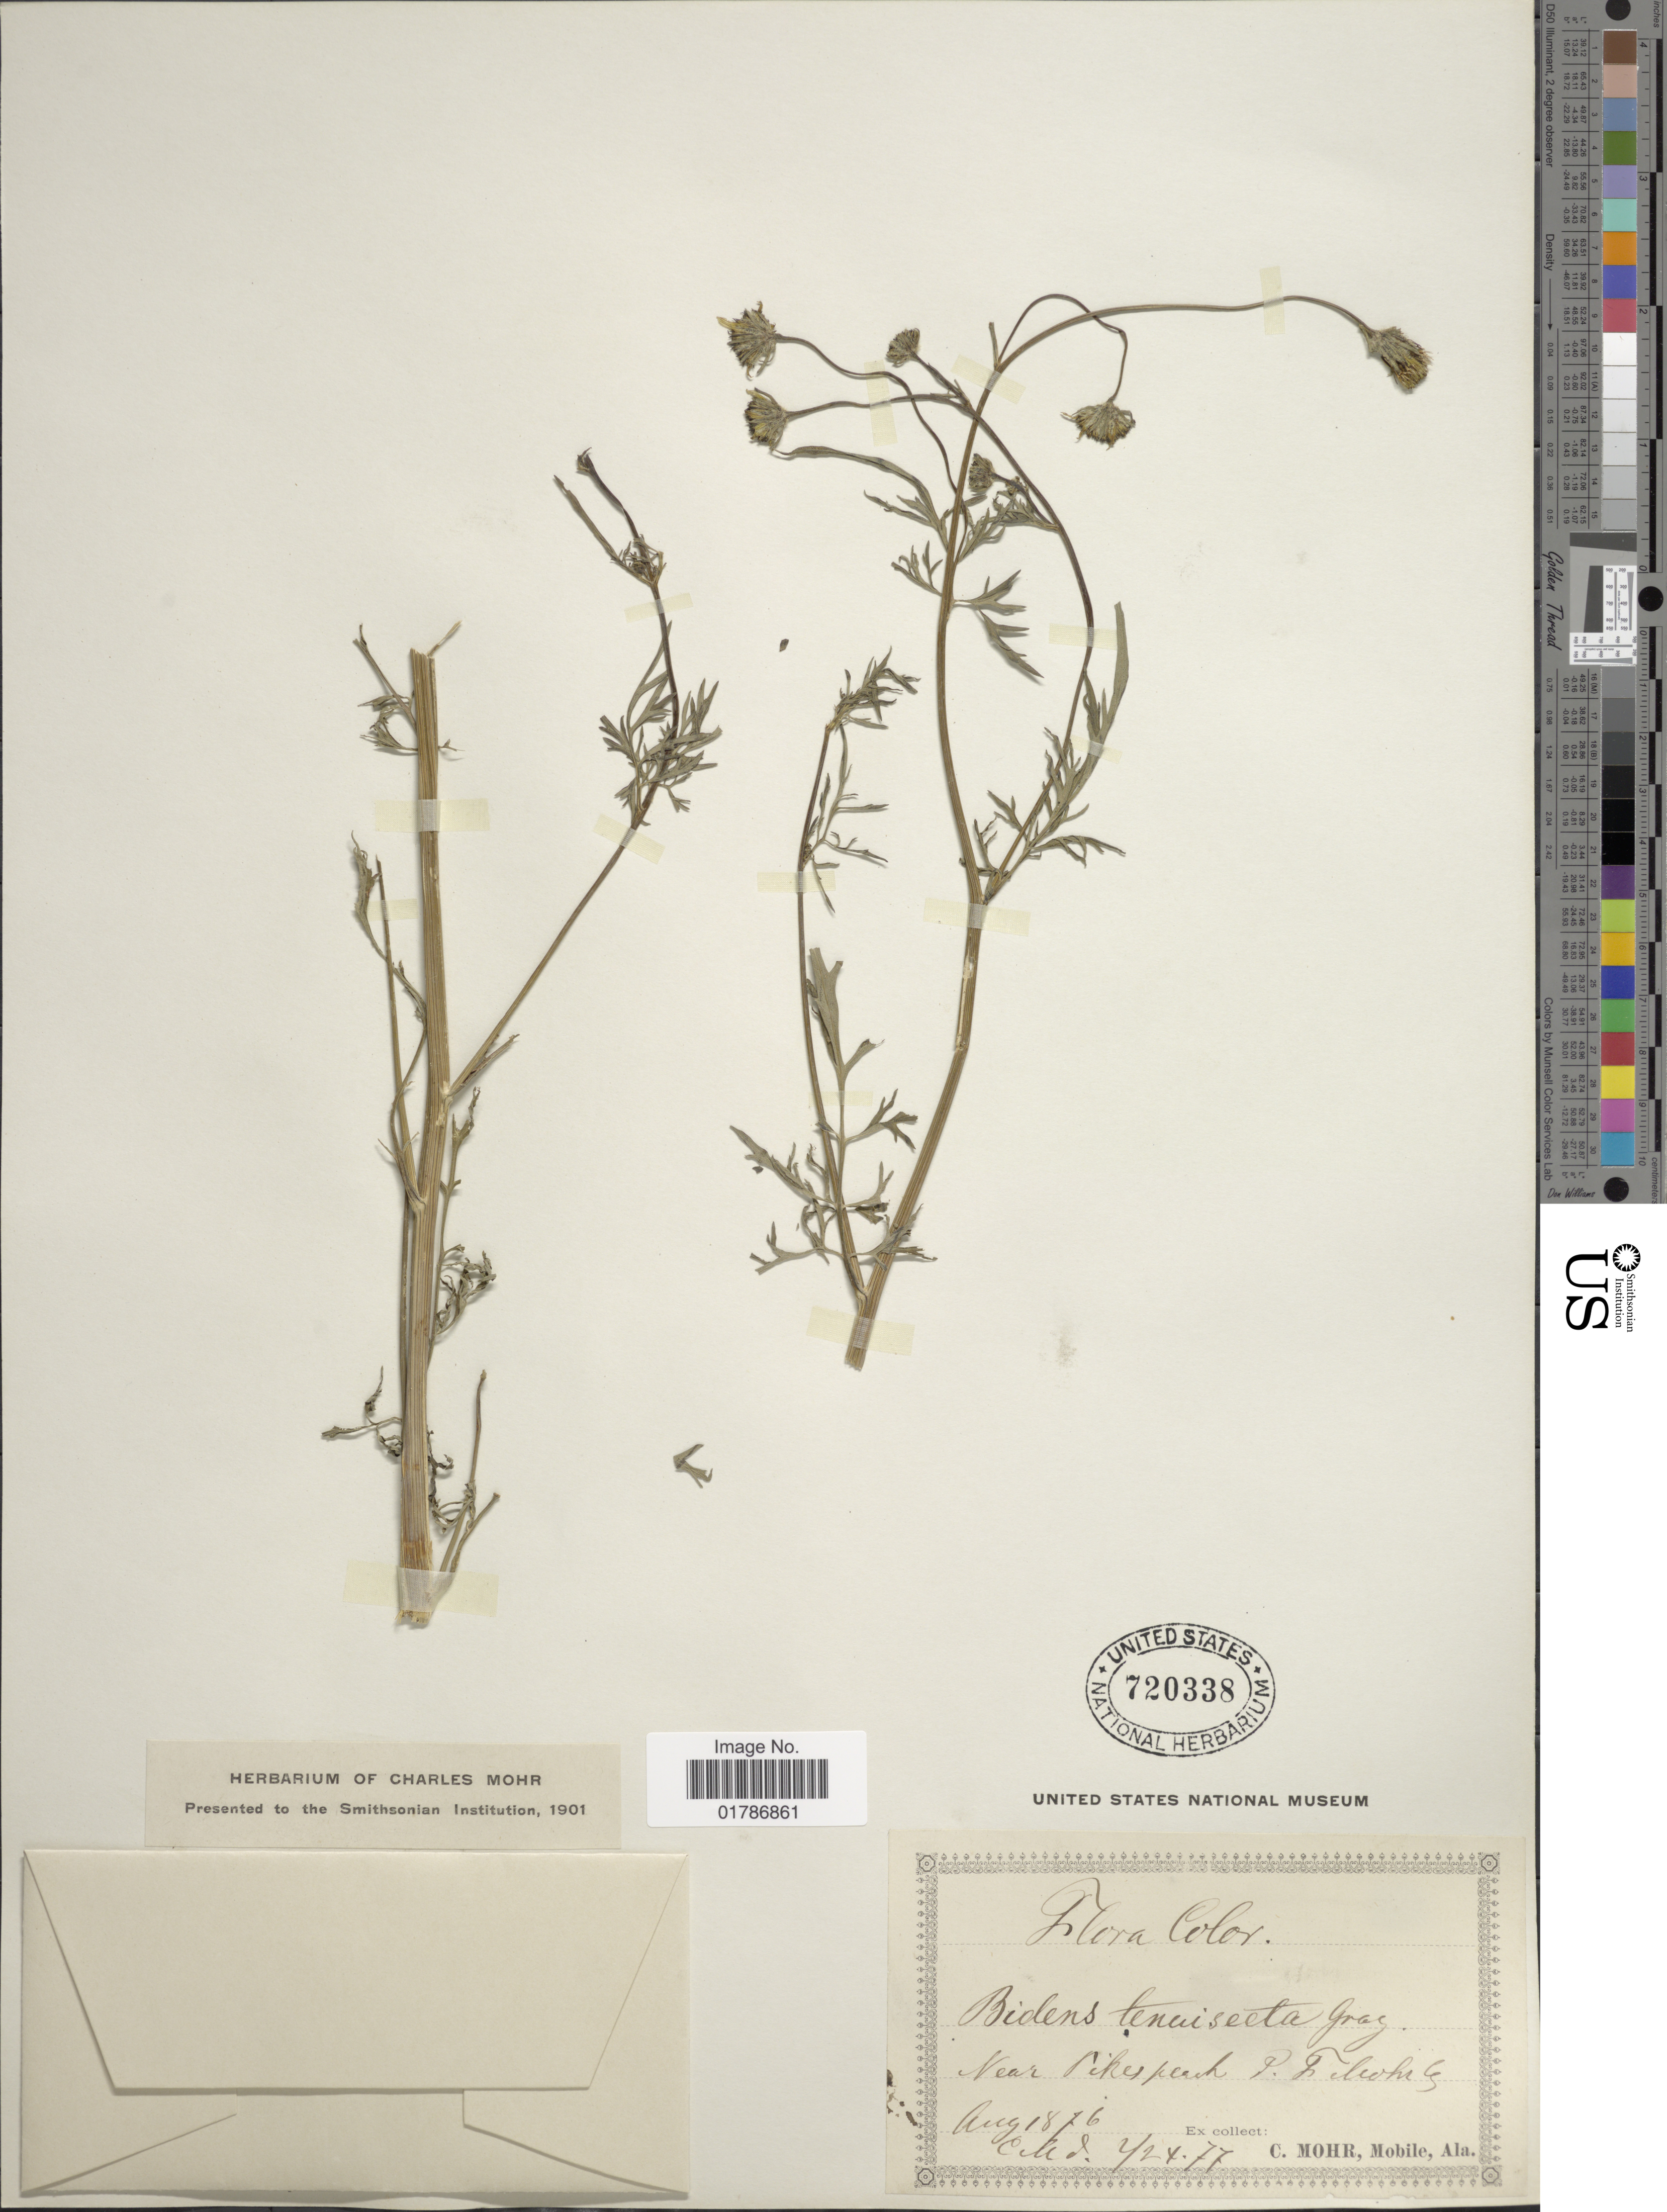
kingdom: Plantae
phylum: Tracheophyta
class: Magnoliopsida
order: Asterales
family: Asteraceae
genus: Bidens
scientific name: Bidens tenuisecta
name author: A. Gray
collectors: C. T. Mohr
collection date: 1876-08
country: United States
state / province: Colorado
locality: Near Pikespeak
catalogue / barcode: US 720338